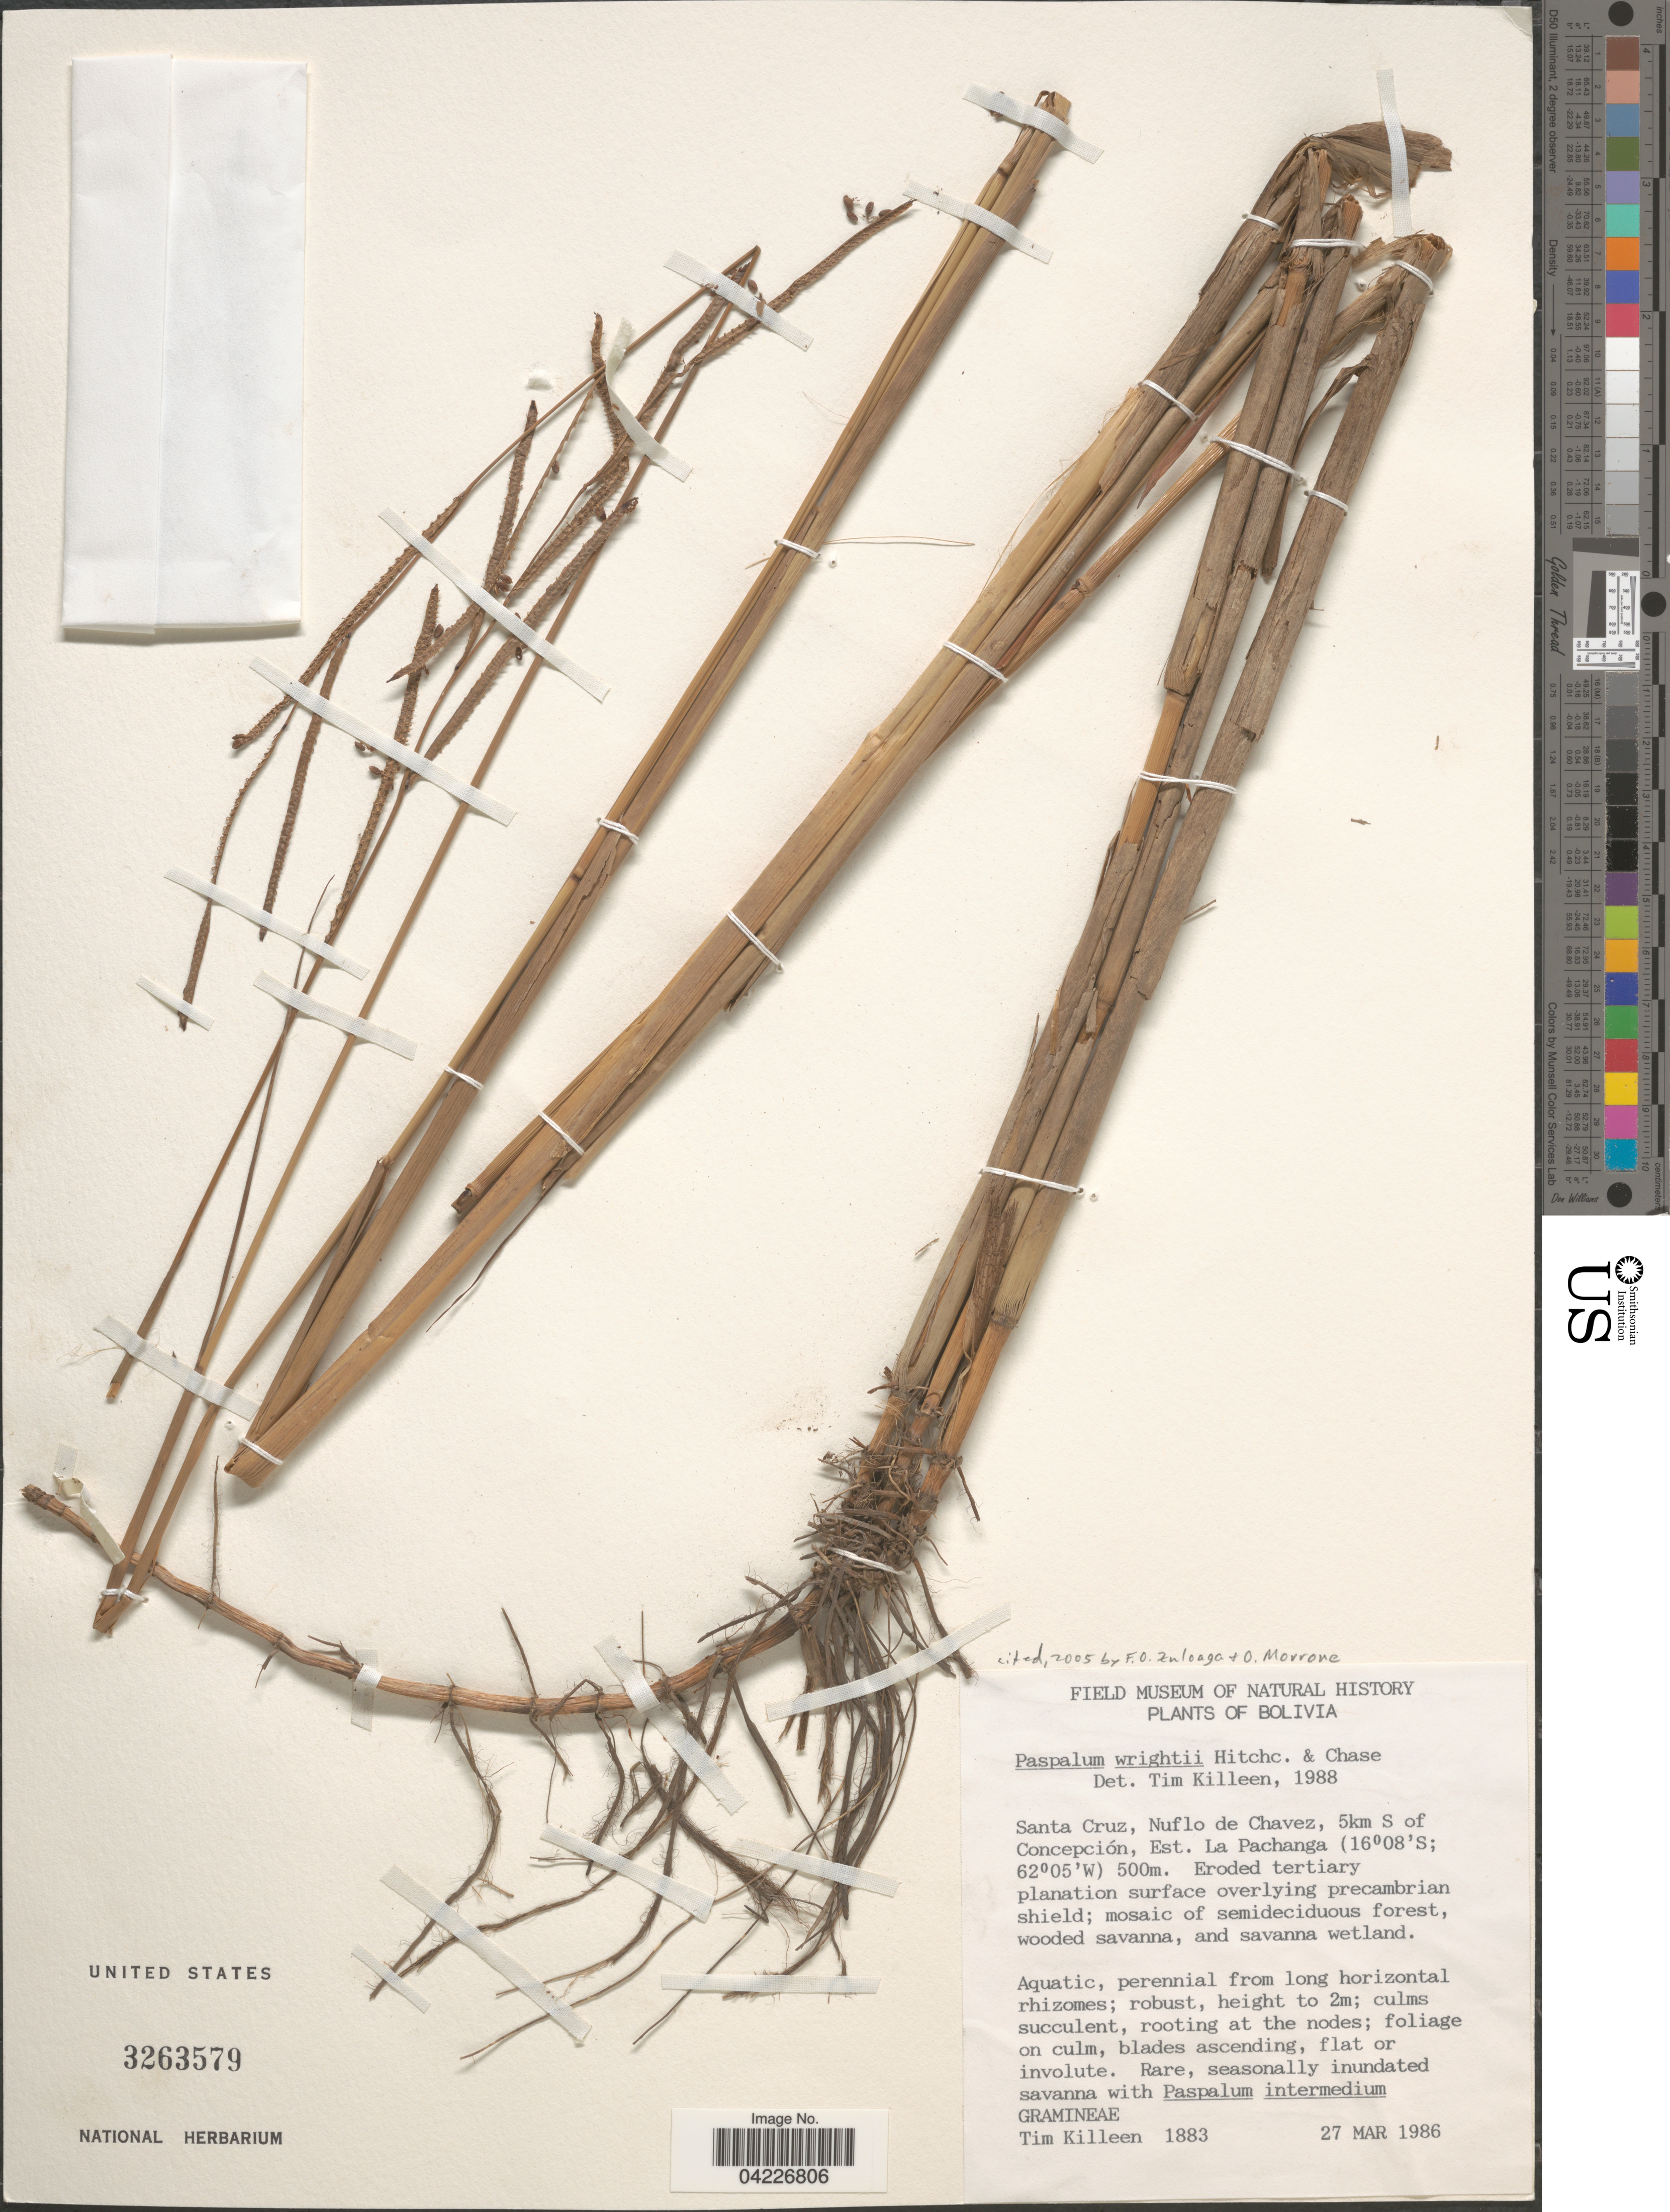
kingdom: Plantae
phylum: Tracheophyta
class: Liliopsida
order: Poales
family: Poaceae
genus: Paspalum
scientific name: Paspalum wrightii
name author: Hitchc. & Chase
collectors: T. J. Killeen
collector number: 1883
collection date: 1986-03-27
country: Bolivia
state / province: Santa Cruz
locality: Nuflo de Chavez, 5km S of Concepción, Est. La Pachanga.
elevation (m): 500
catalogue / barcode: US 3263579